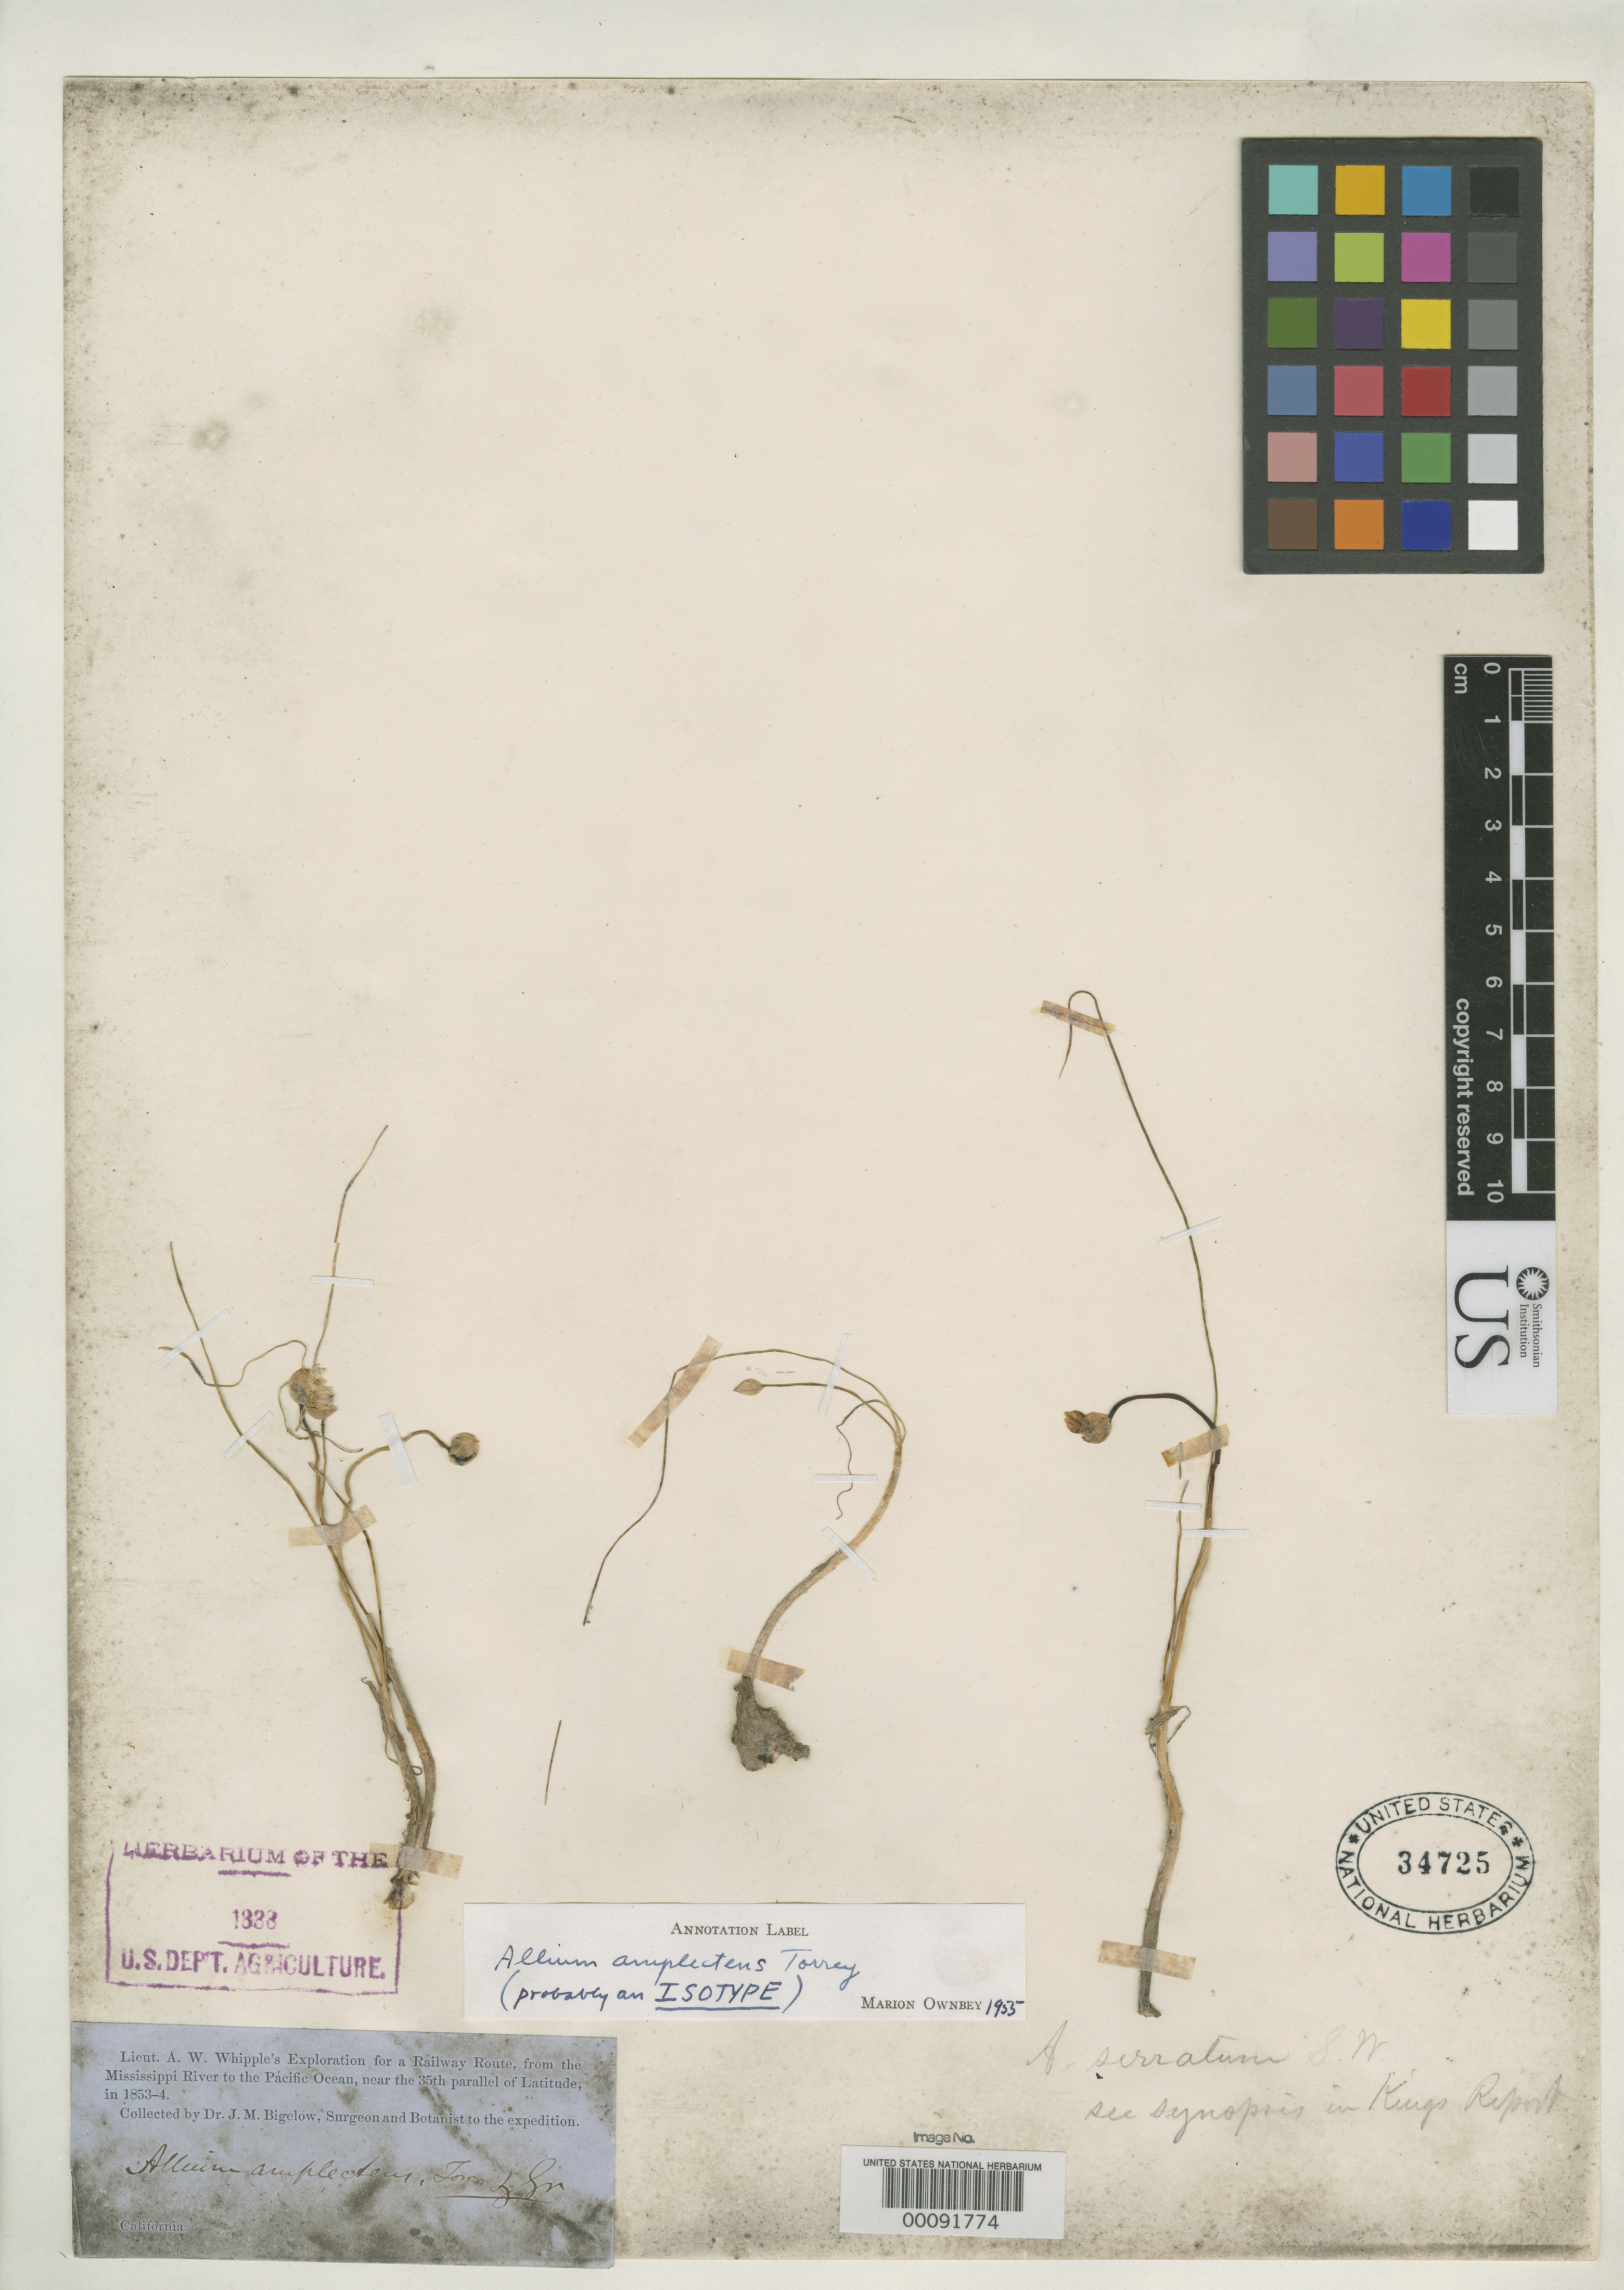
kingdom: Plantae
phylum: Tracheophyta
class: Liliopsida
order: Asparagales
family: Amaryllidaceae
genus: Allium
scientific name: Allium amplectens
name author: Torr.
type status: Isotype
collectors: A. Whipple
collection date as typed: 1853 to -- --- 1854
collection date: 1853/1854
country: United States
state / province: California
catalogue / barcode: US 34725